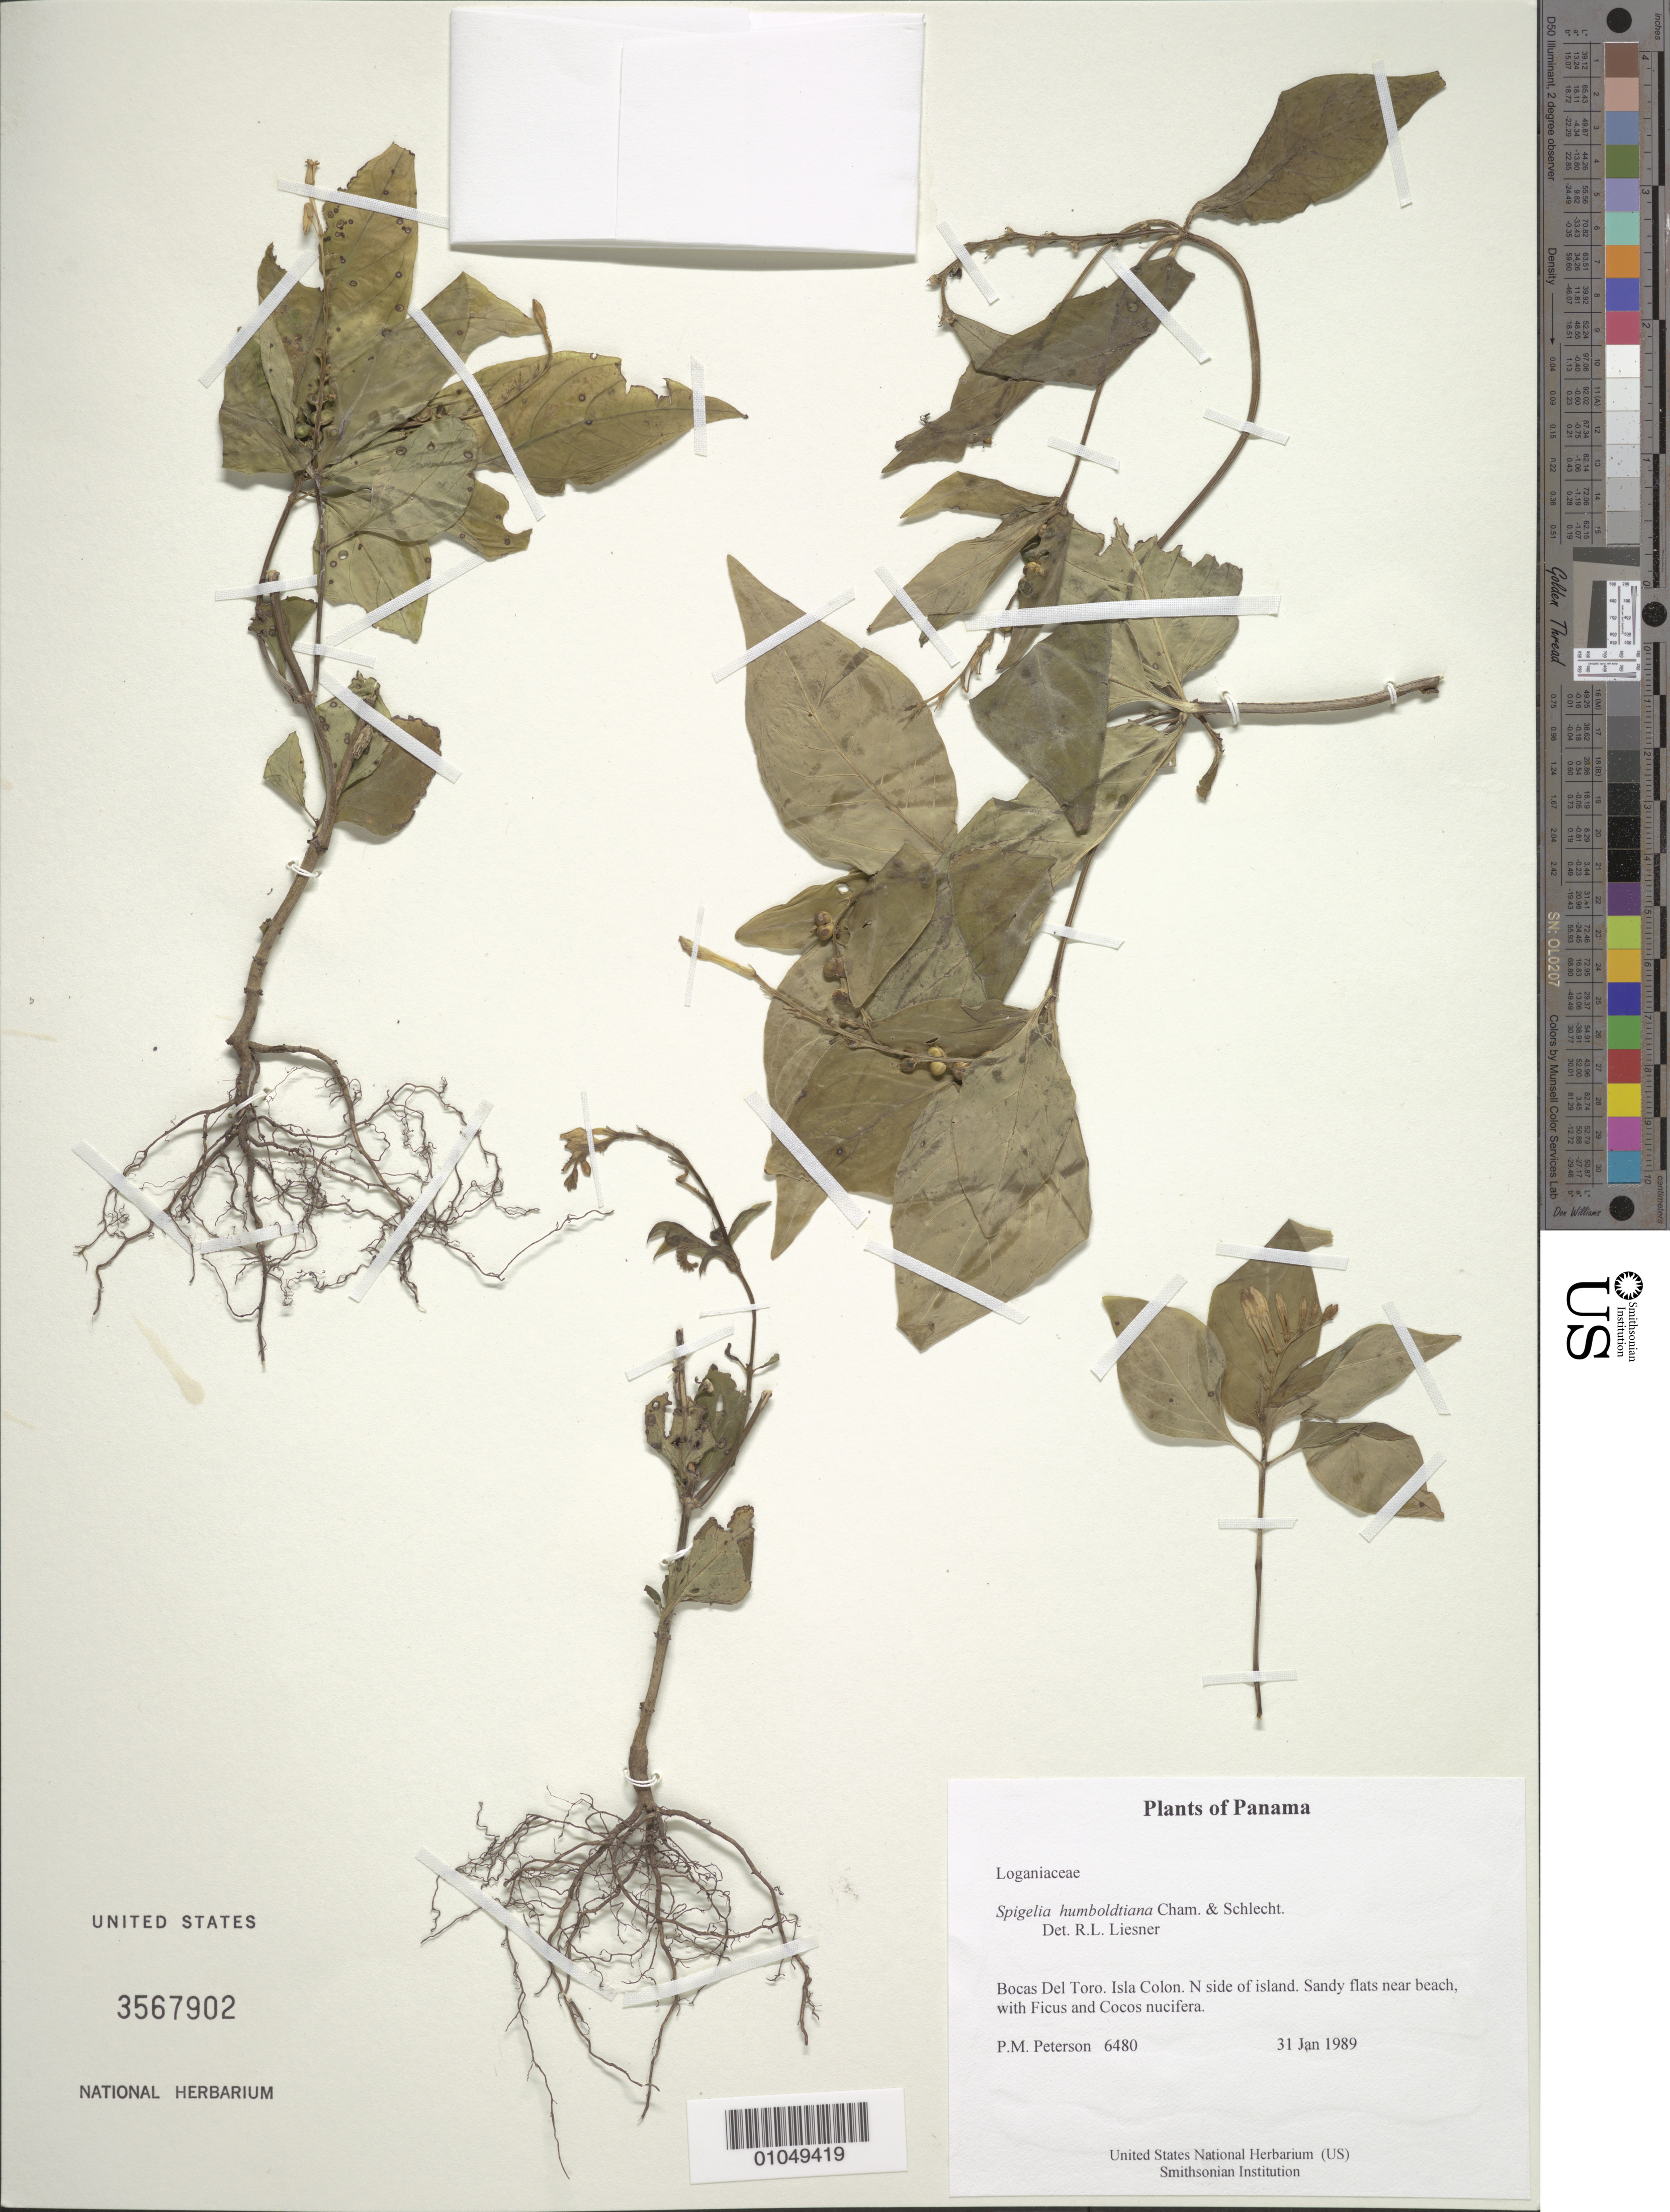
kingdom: Plantae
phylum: Tracheophyta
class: Magnoliopsida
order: Gentianales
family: Loganiaceae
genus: Spigelia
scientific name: Spigelia humboldtiana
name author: Cham. & Schltdl.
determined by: Liesner, R. L.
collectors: P. M. Peterson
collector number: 06480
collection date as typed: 31 Jan 1989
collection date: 1989-01-31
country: Panama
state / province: Bocas del Toro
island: Colón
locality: N side of island.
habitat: Sandy flats near beach, with Ficus and Cocos nucifera.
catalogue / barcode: US 3567902